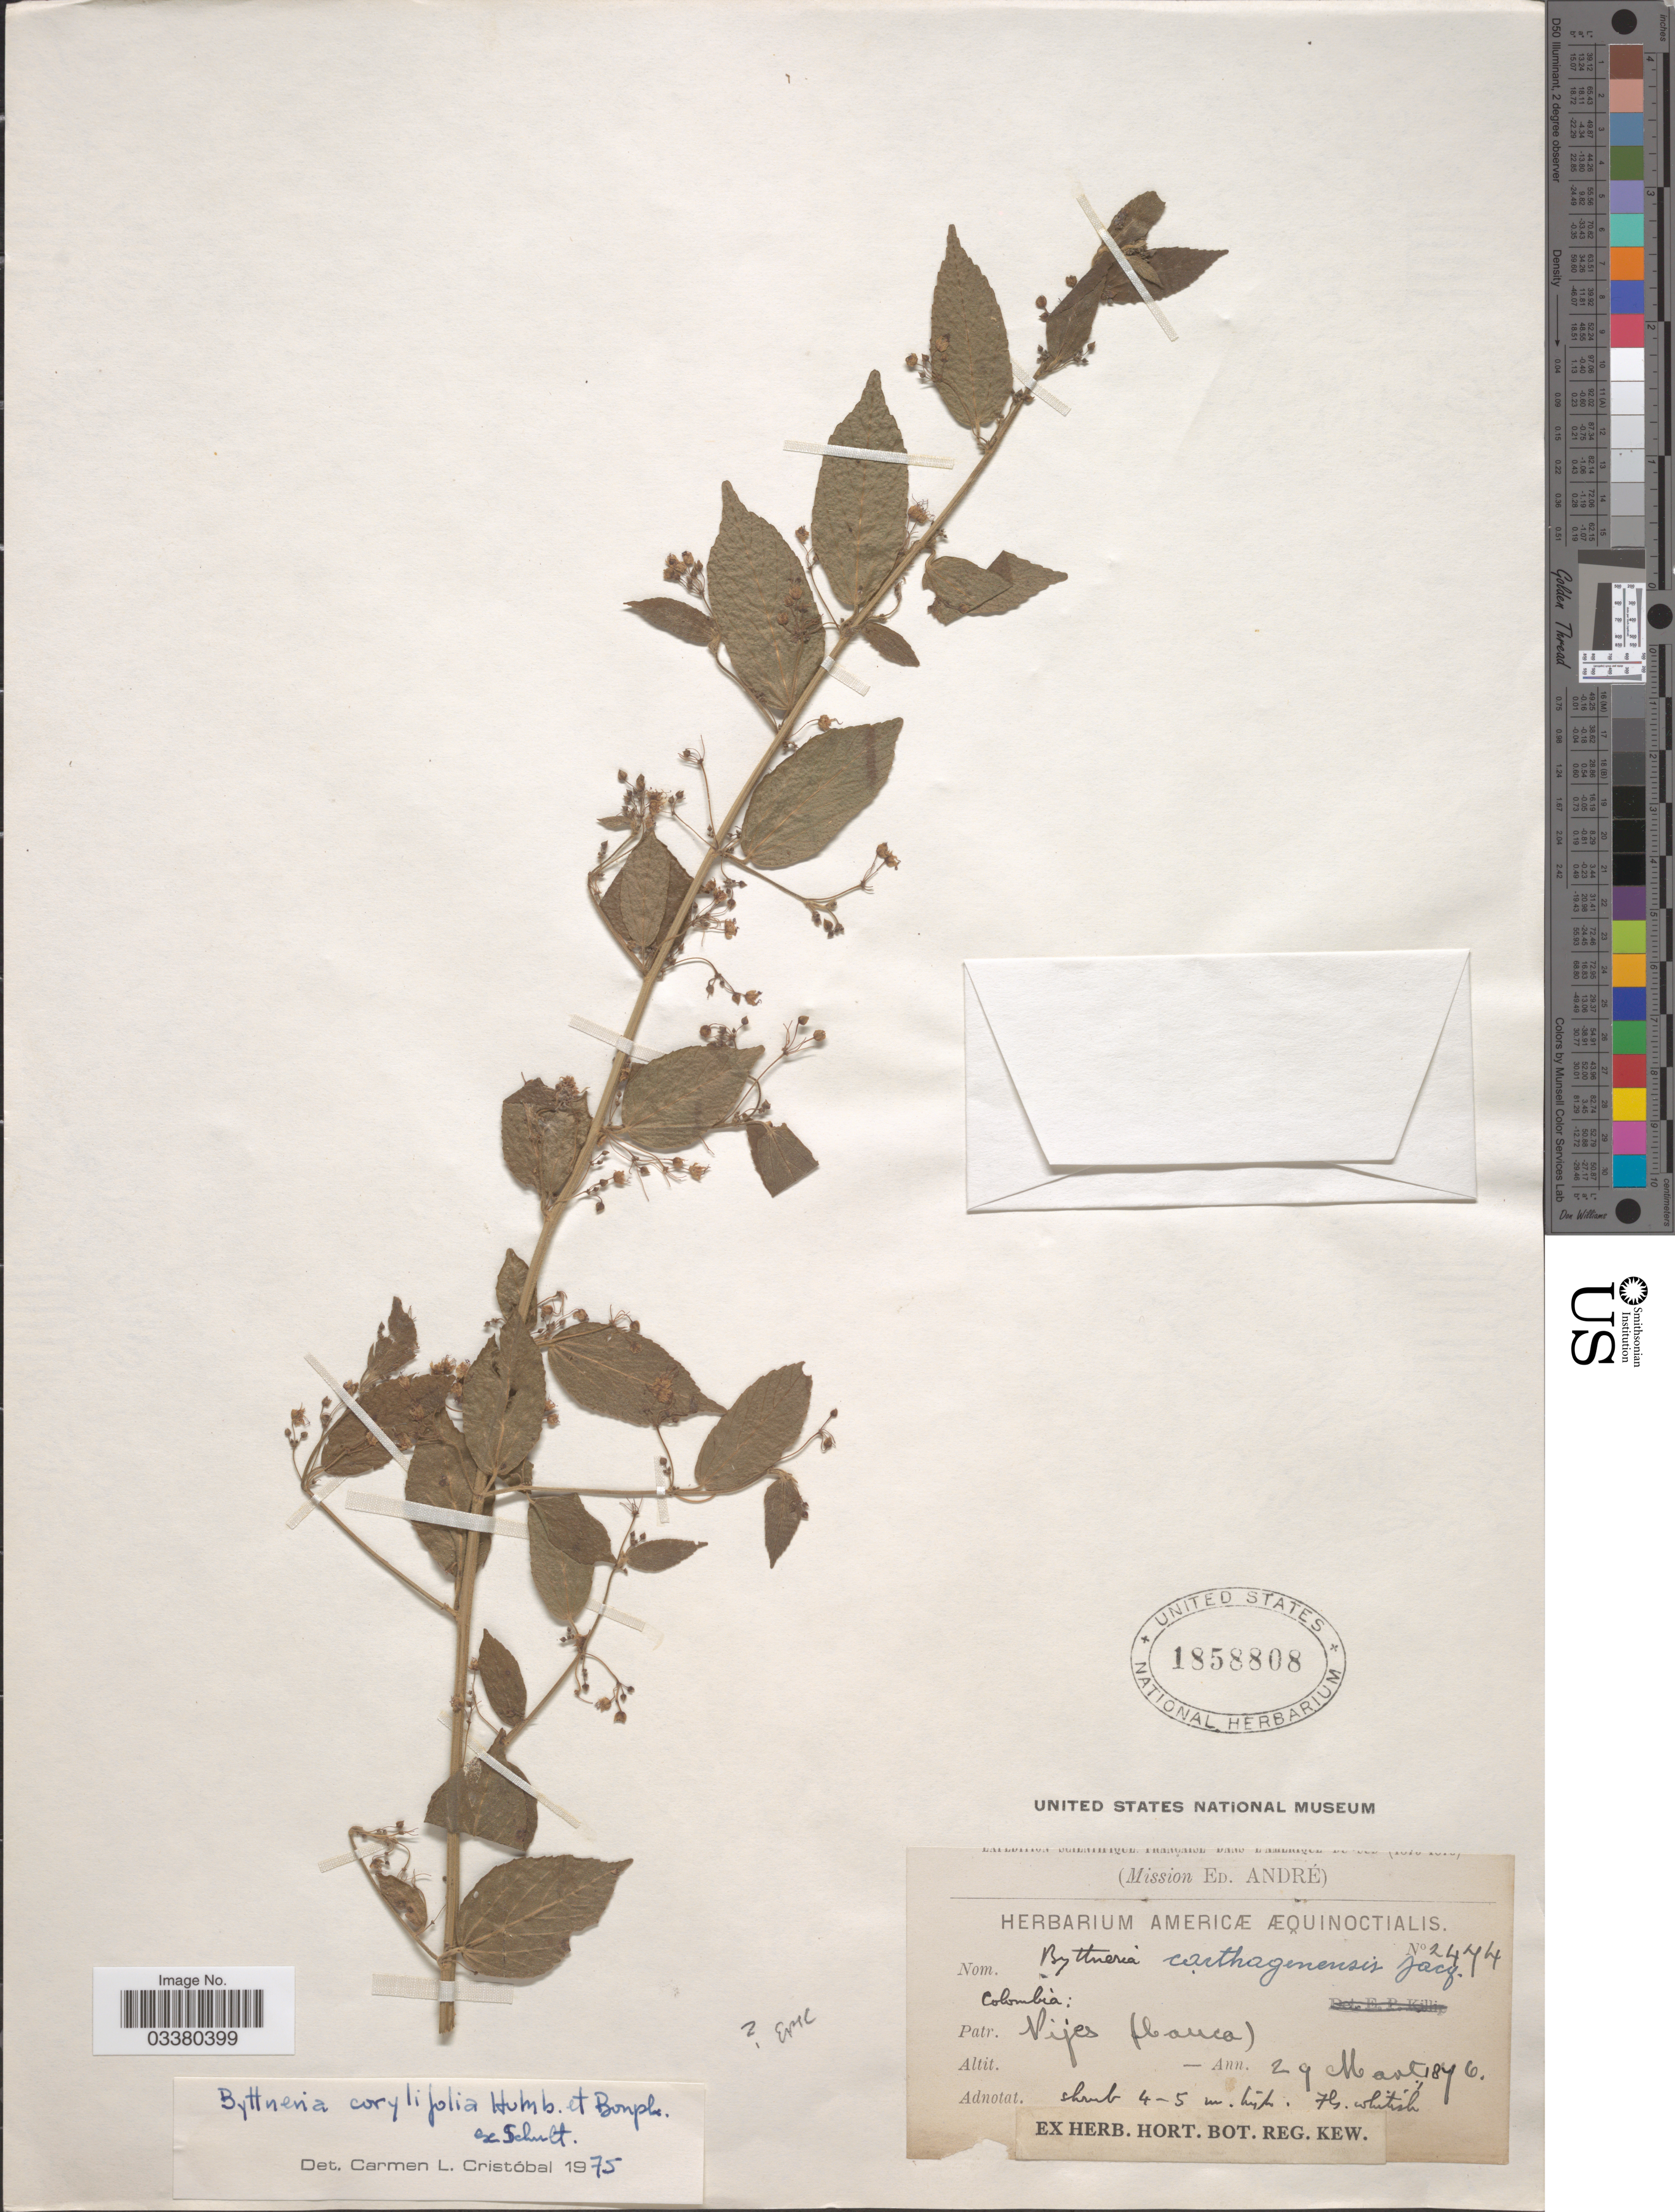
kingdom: Plantae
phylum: Tracheophyta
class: Magnoliopsida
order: Malvales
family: Malvaceae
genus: Byttneria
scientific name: Byttneria corylifolia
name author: Humb. & Bonpl. ex Schult.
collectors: É. F. André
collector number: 2474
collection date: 1876-03-29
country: Colombia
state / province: Cauca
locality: Patr. Vijes (Cauca).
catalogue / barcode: US 1858808